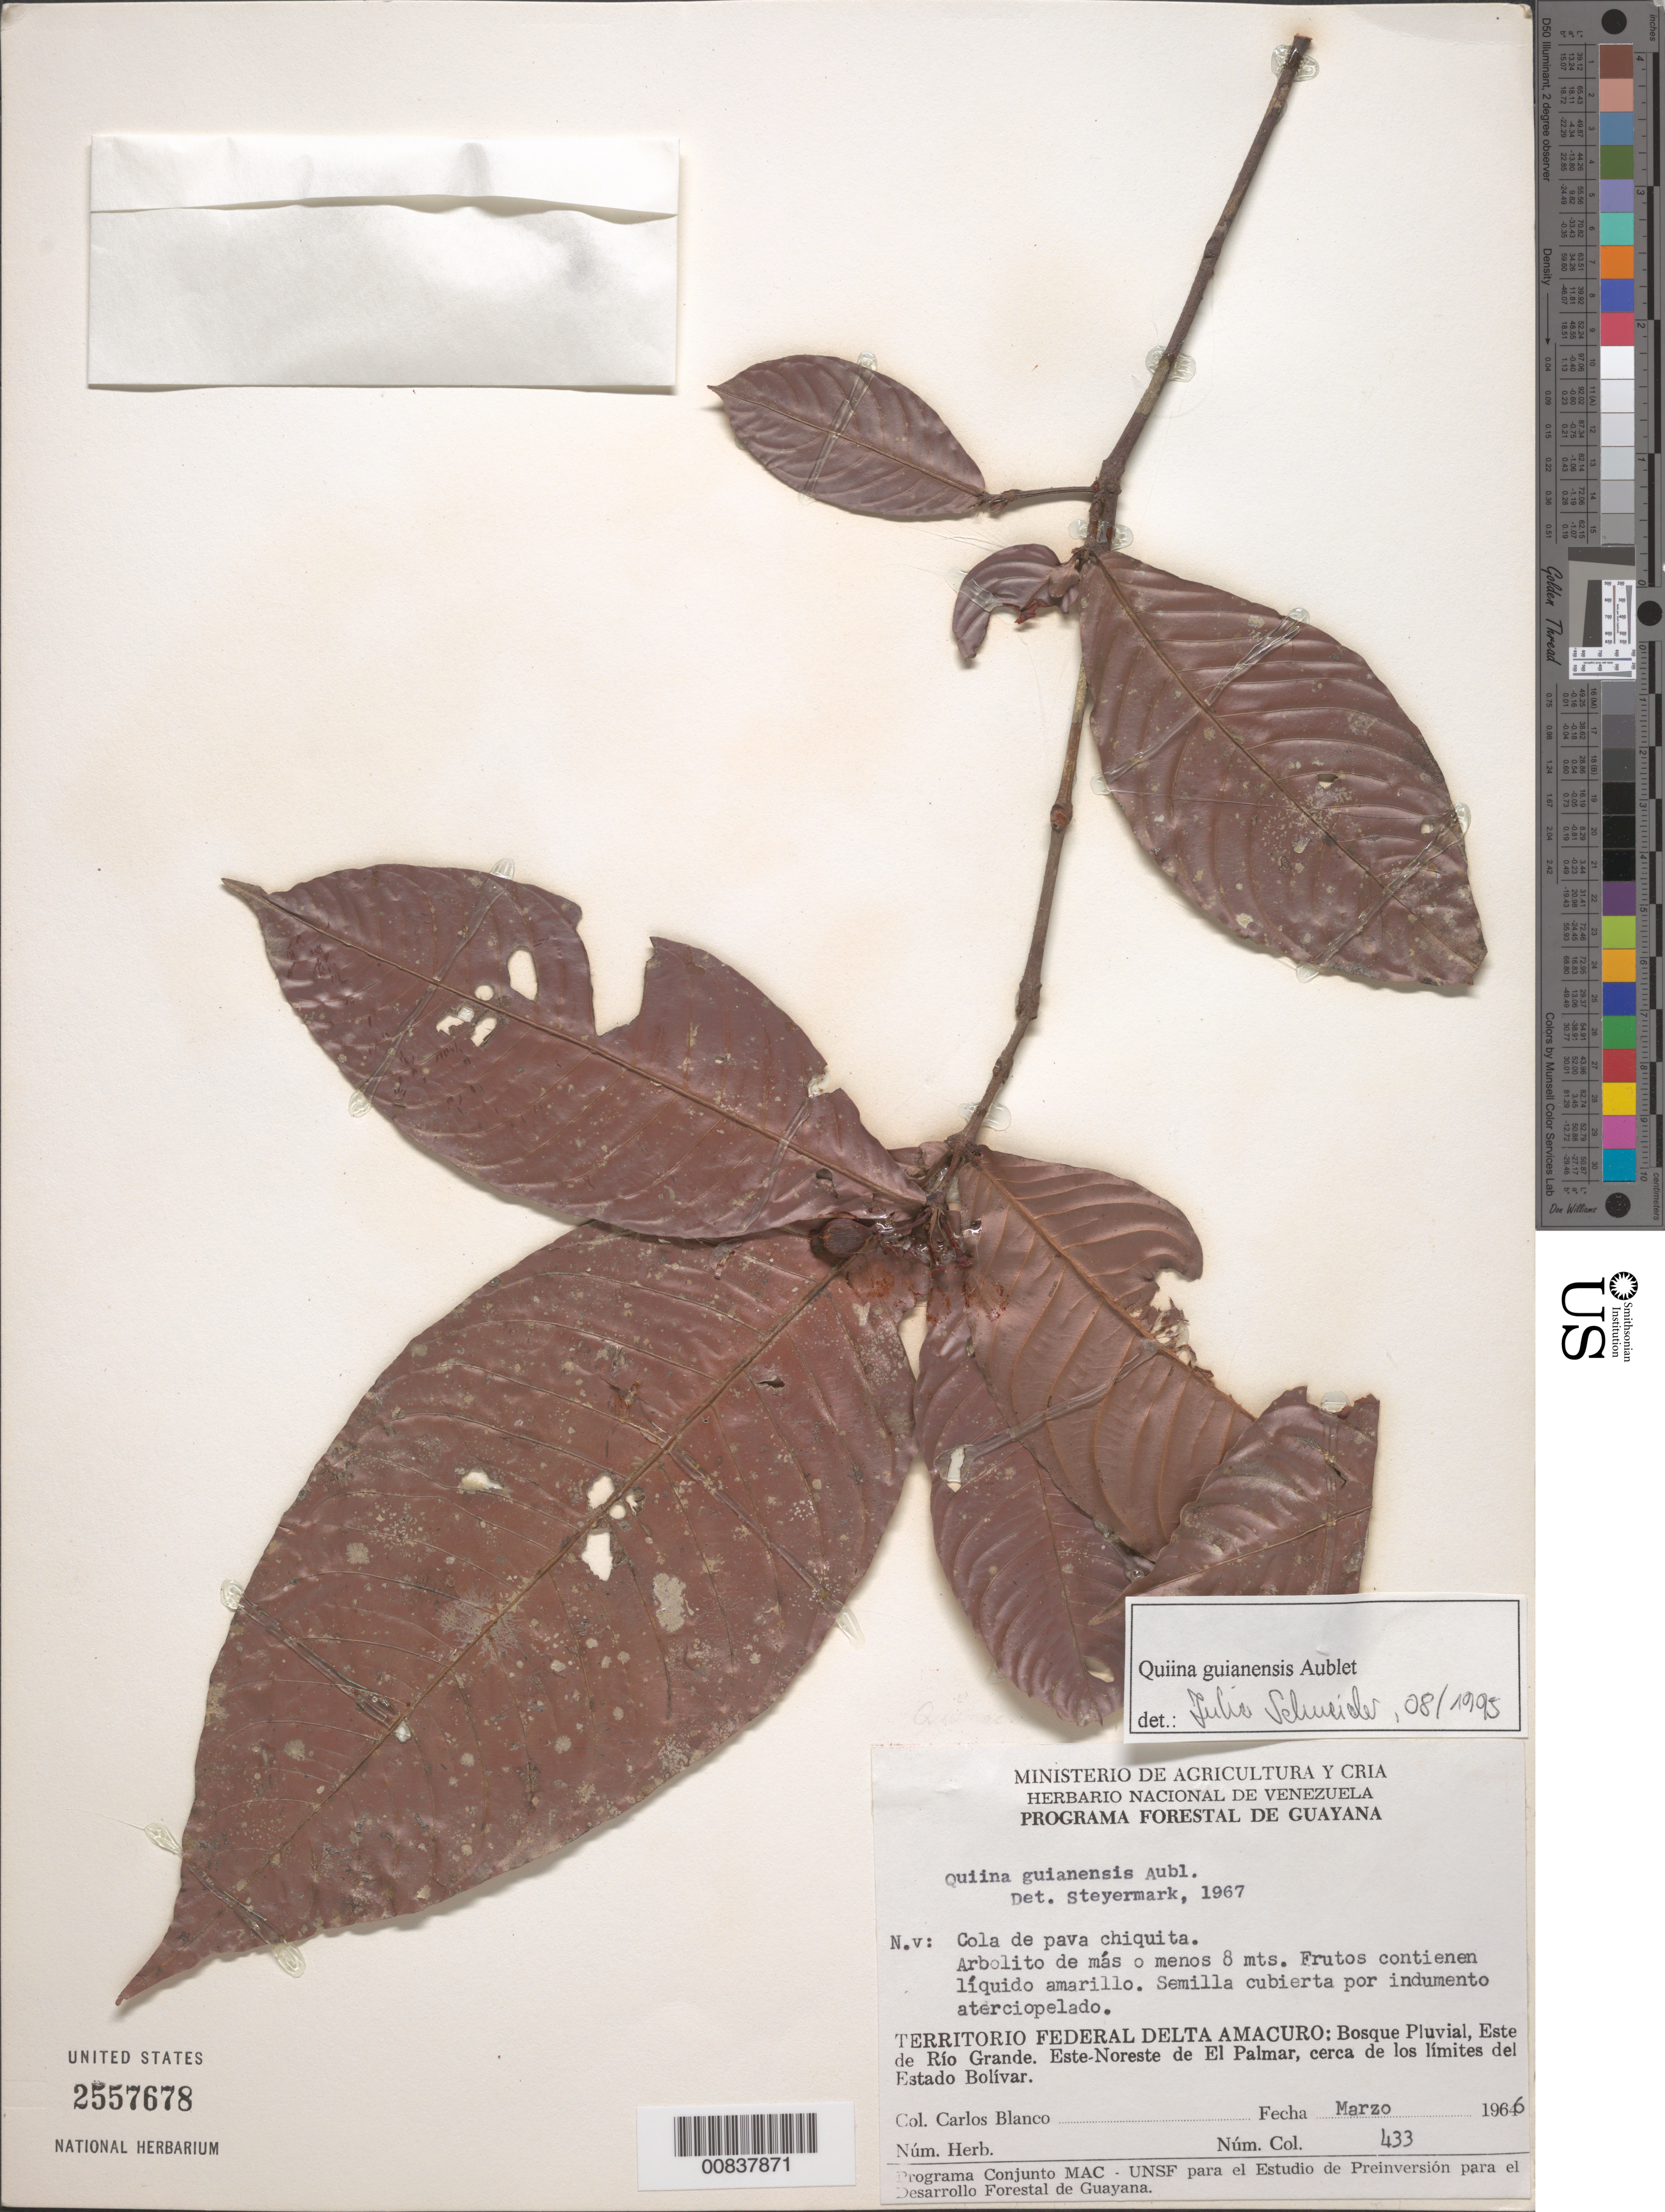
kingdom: Plantae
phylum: Tracheophyta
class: Magnoliopsida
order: Malpighiales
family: Quiinaceae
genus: Quiina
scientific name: Quiina guianensis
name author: Aubl.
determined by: Schneider, J.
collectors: C. A. Blanco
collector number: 433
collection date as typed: Mar-66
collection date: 1966-03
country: Venezuela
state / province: Delta Amacuro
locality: Río Grande, Este de; Este-Noreste de El Palmar, cerca de los limites del Estado Bolívar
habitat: Bosque pluvial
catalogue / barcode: US 2557678